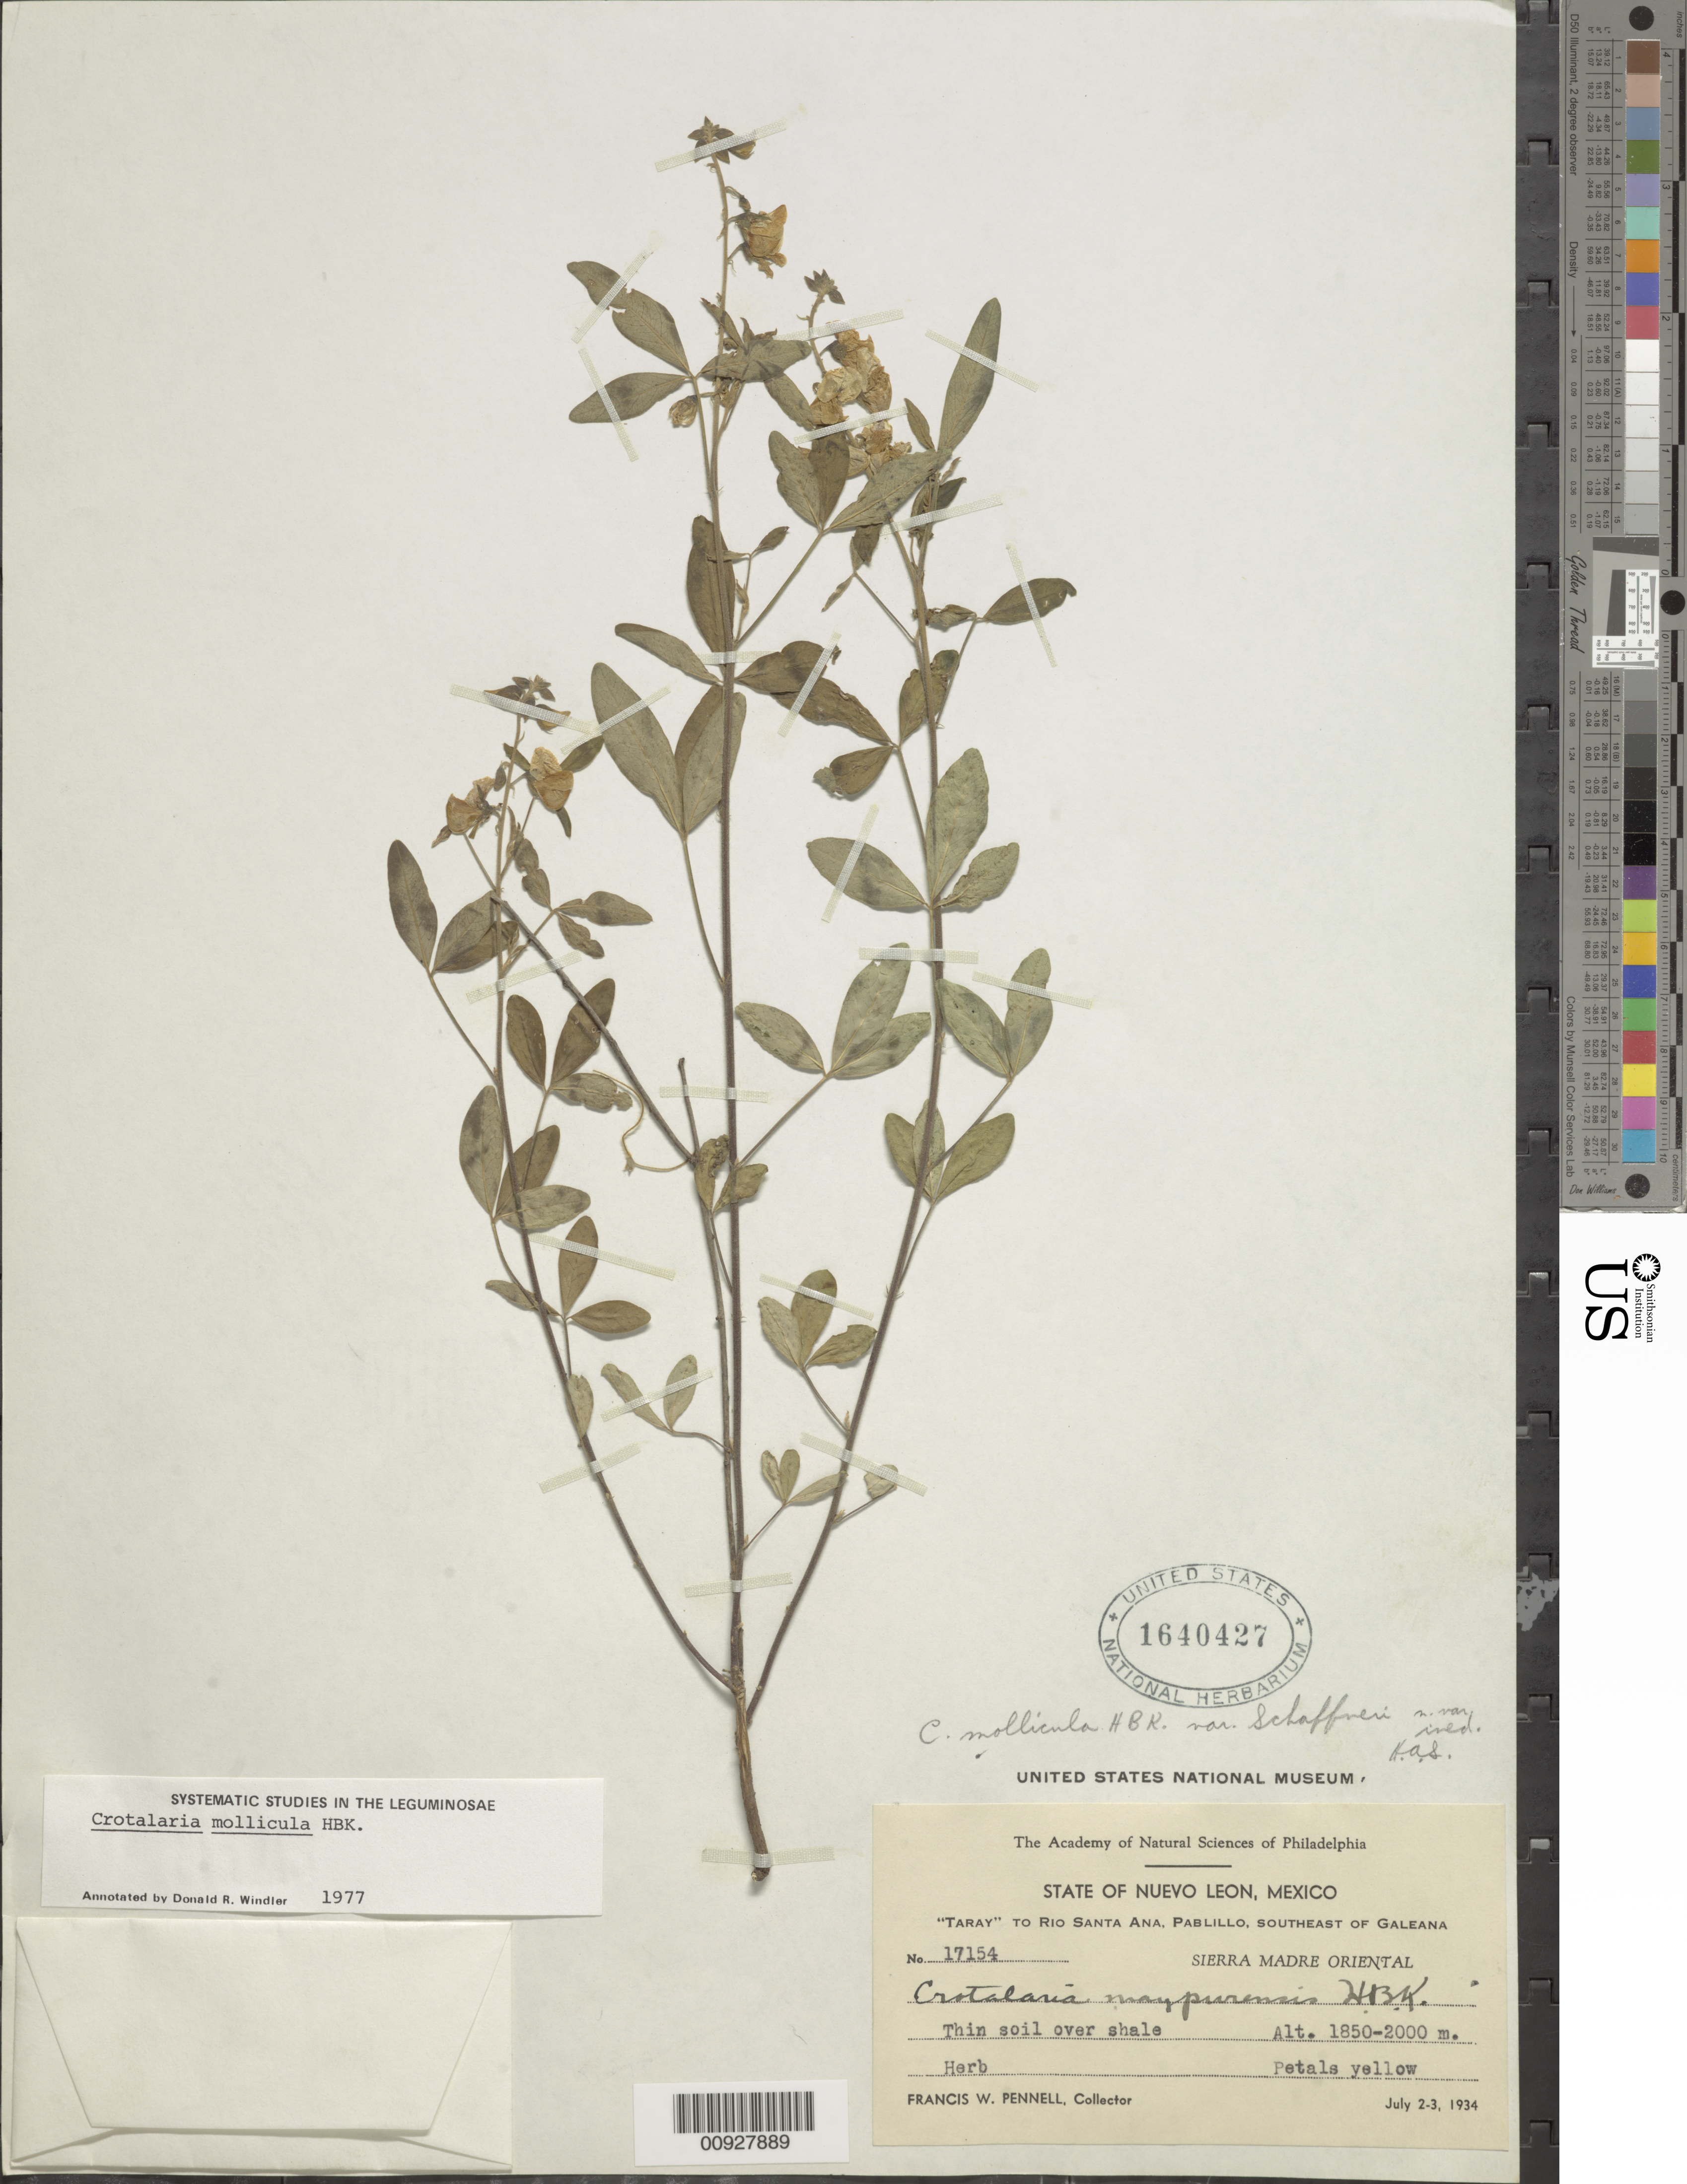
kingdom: Plantae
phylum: Tracheophyta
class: Magnoliopsida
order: Fabales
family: Fabaceae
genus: Crotalaria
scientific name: Crotalaria mollicula var. schaffneri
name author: H. Senn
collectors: F. W. Pennell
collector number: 17154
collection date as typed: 02 Jul 1934 to 03 Jul 1934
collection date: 1934-07-02/1934-07-03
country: Mexico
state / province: Nuevo León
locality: State of Nuevo León: "Taray" to Río Santa Ana, Pablillo, southeast of Galeana. Sierra Madre Oriental.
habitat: Thin soil over shale.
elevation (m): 2000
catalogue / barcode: US 1640427